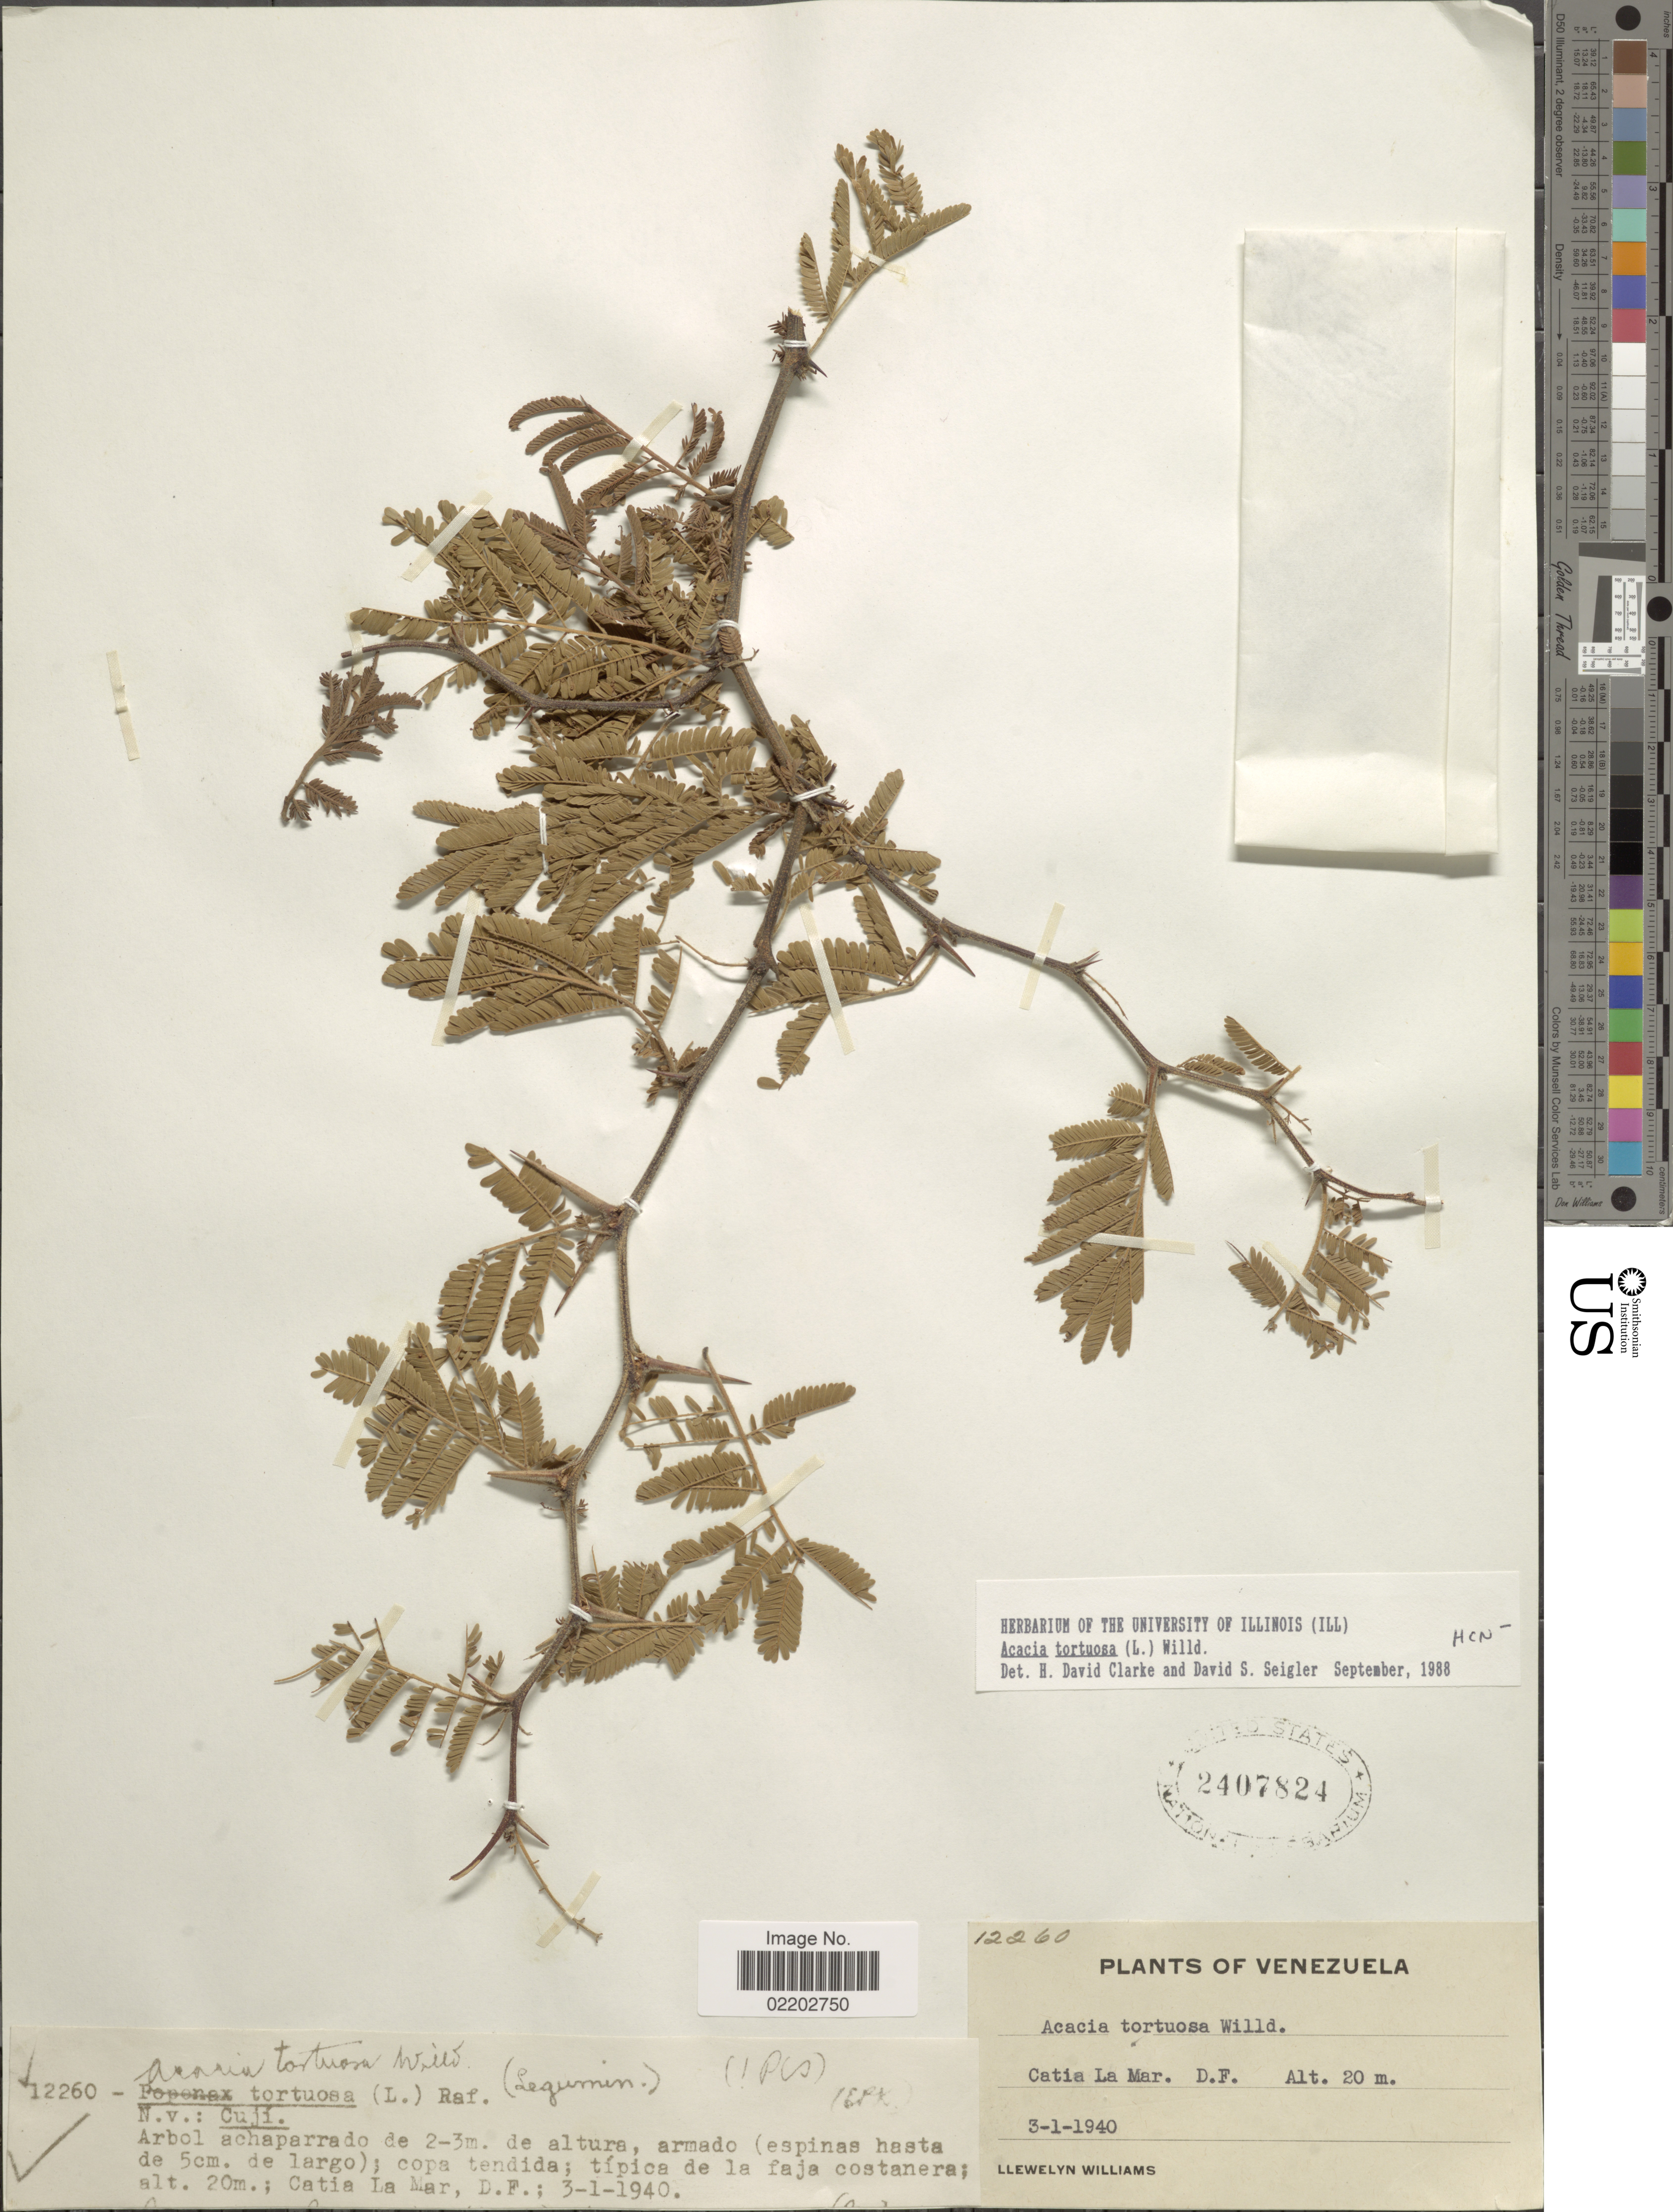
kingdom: Plantae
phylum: Tracheophyta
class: Magnoliopsida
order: Fabales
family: Fabaceae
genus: Vachellia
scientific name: Vachellia tortuosa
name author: (L.) Seigler & Ebinger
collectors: Ll. Williams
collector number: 12260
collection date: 1940-01-03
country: Venezuela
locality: Catia La Mar., D.F., copa tendida; típica de la faja costanera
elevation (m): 20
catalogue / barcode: US 2407824